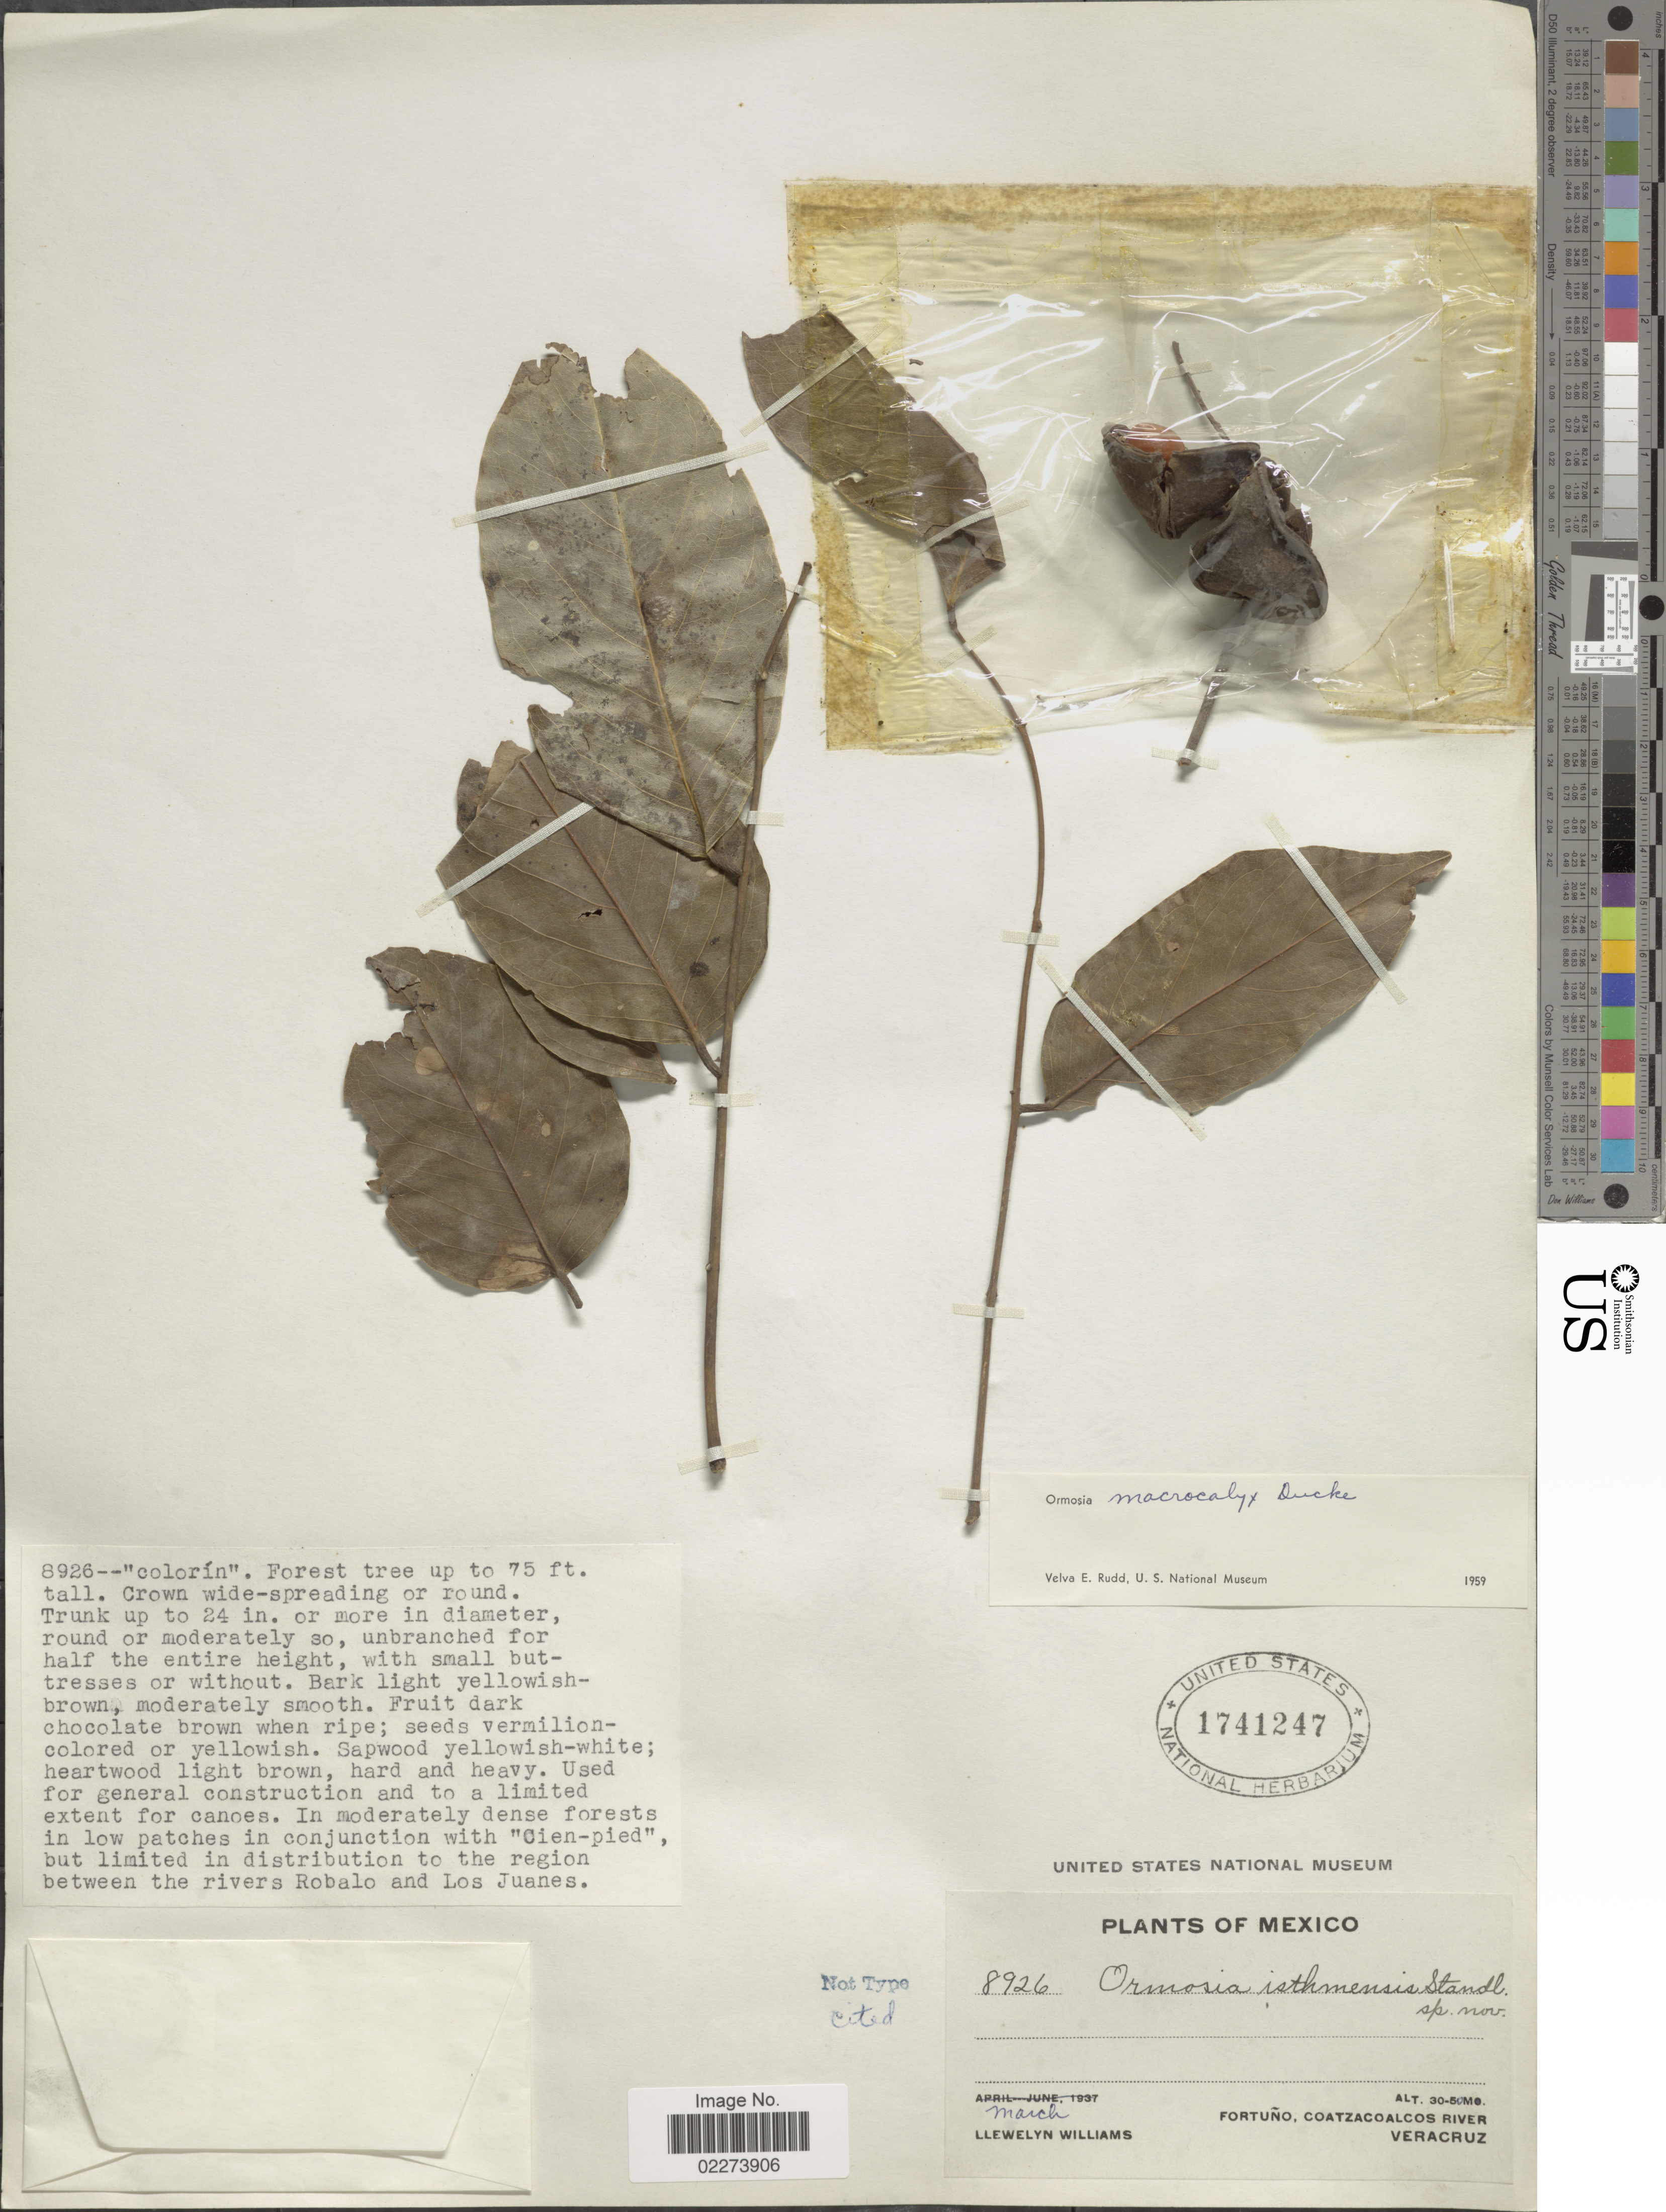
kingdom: Plantae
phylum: Tracheophyta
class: Magnoliopsida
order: Fabales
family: Fabaceae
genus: Ormosia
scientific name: Ormosia macrocalyx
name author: Ducke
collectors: Ll. Williams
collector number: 8926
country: Mexico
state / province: Veracruz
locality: Fortuno, Coatzacoalcos River, Veracruz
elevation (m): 30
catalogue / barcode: US 1741247